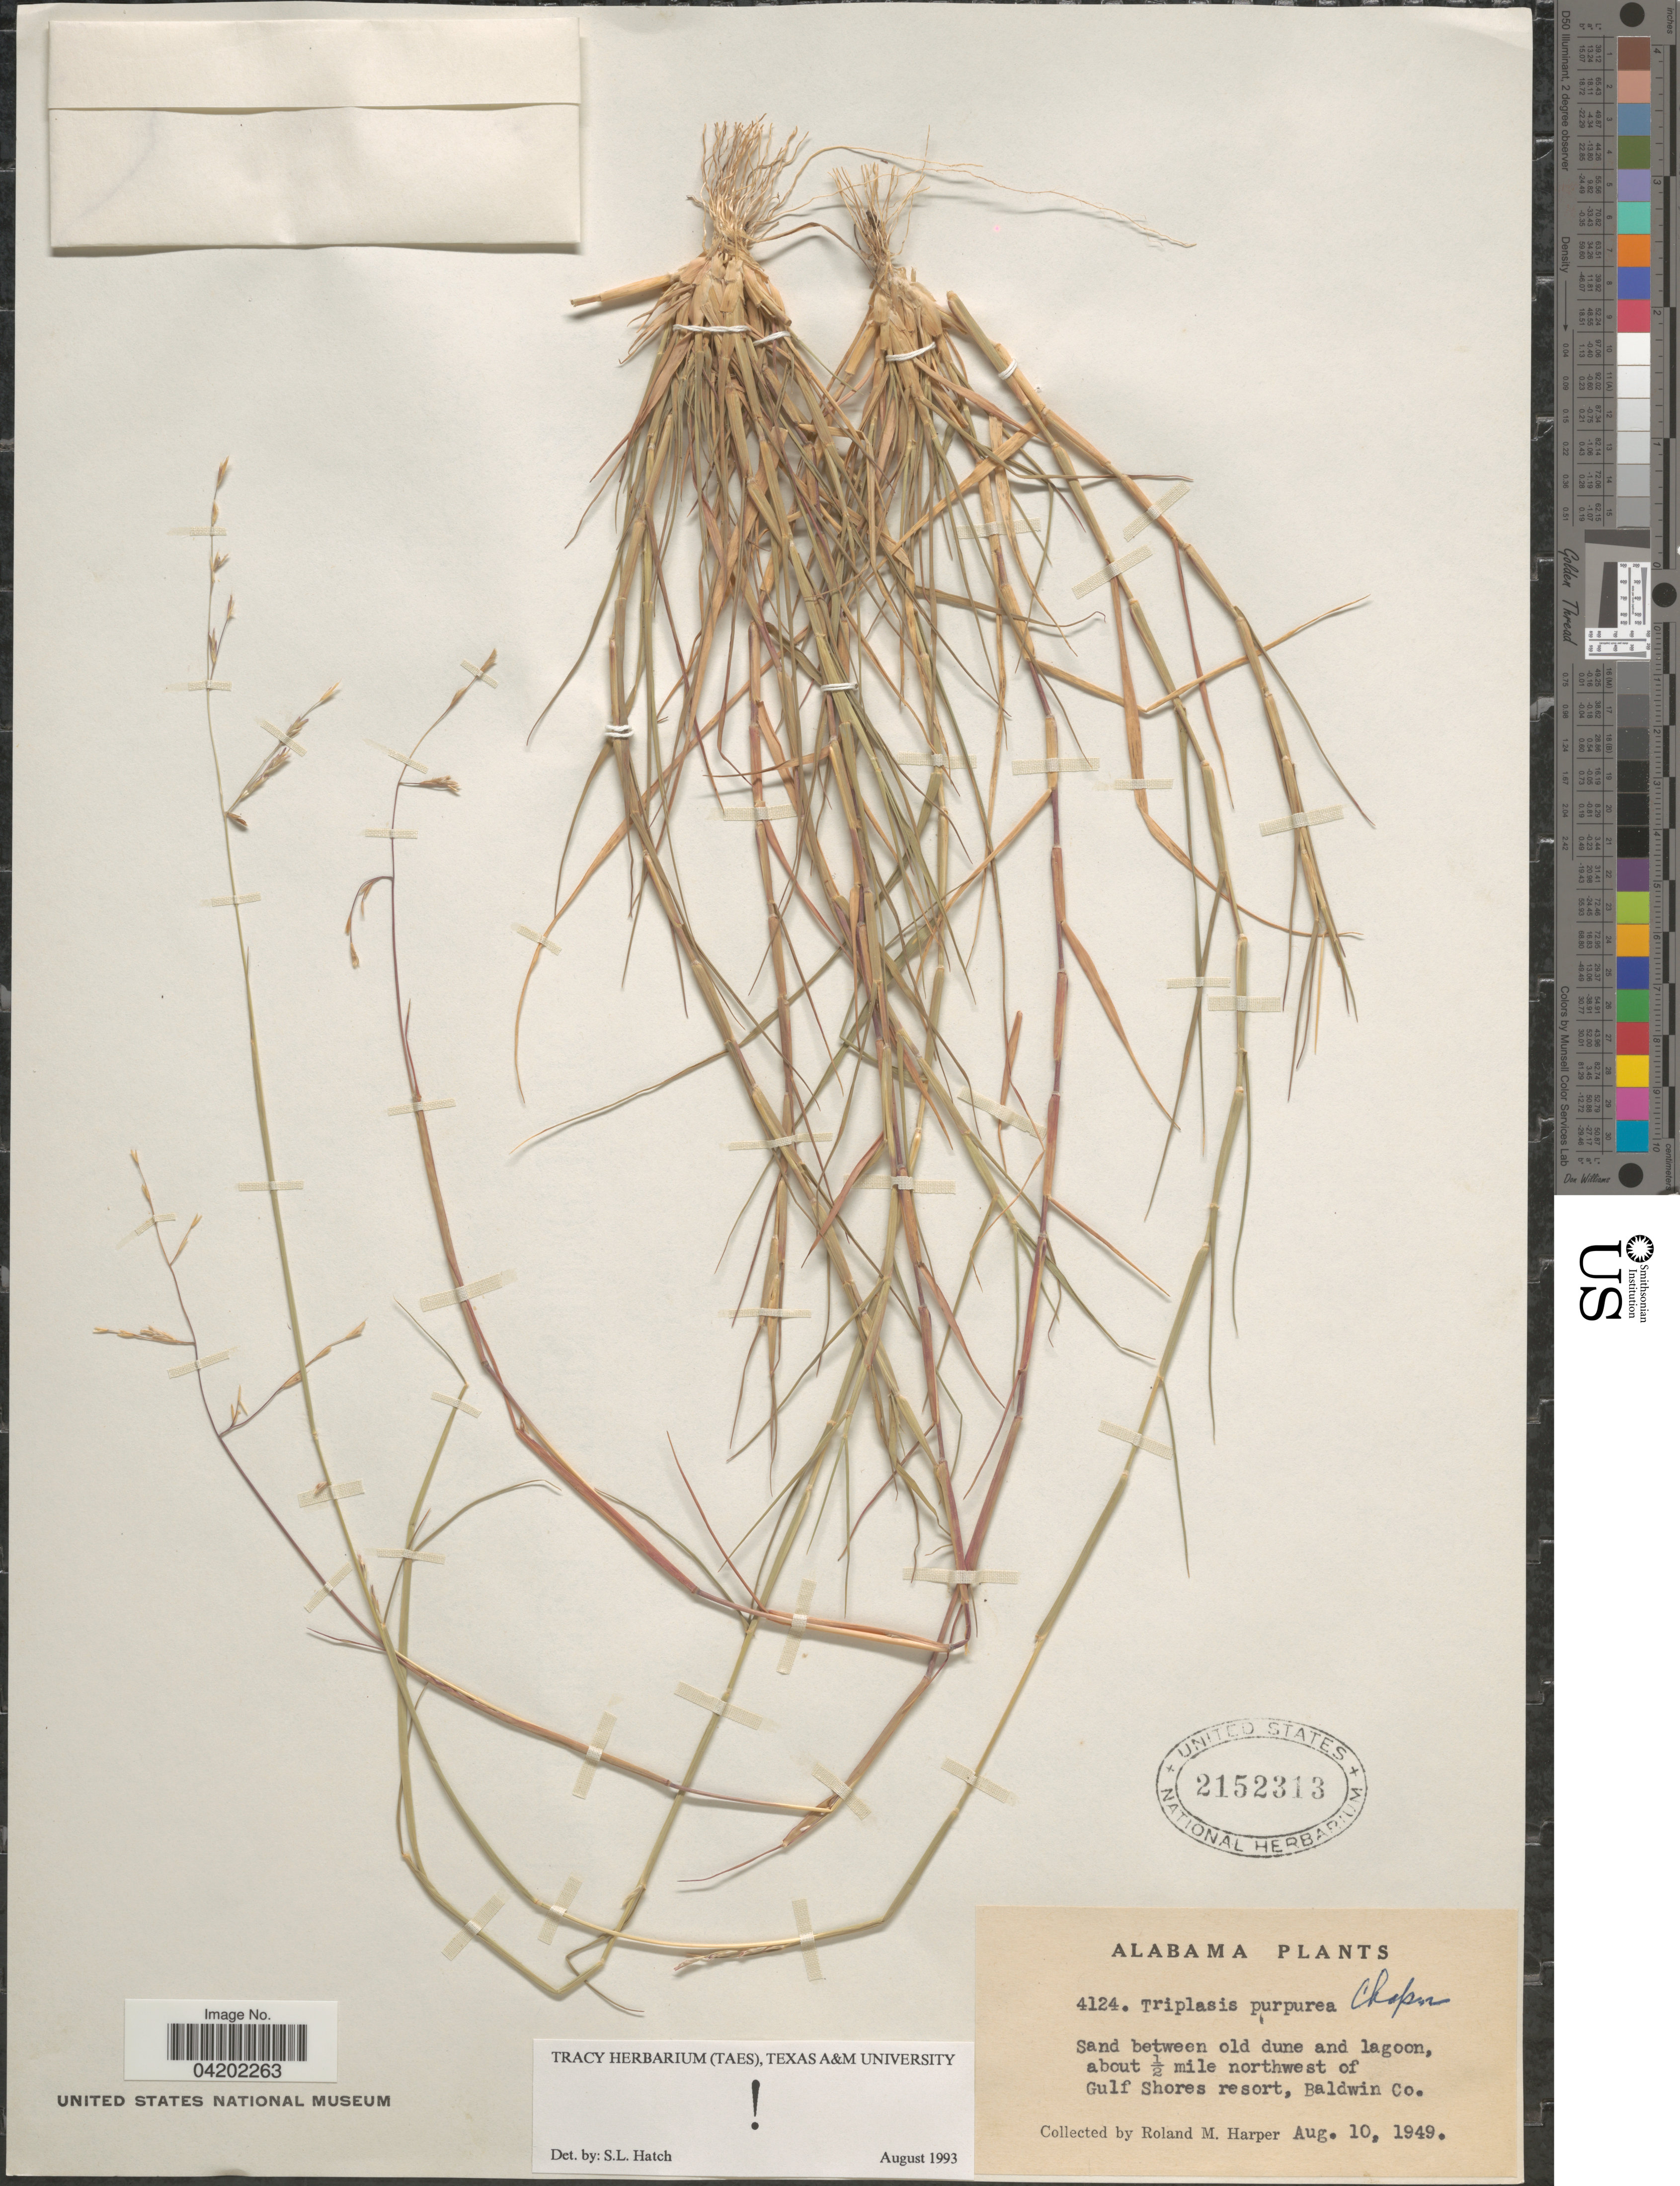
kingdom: Plantae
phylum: Tracheophyta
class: Liliopsida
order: Poales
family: Poaceae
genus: Triplasis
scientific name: Triplasis purpurea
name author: (Walter) Chapm.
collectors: R. M. Harper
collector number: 4124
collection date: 1949-08-10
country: United States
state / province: Alabama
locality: Sand between old dune and lagoon, about ½ mile northwest of Gulf Shores resort, Baldwin Co.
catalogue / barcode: US 2152313